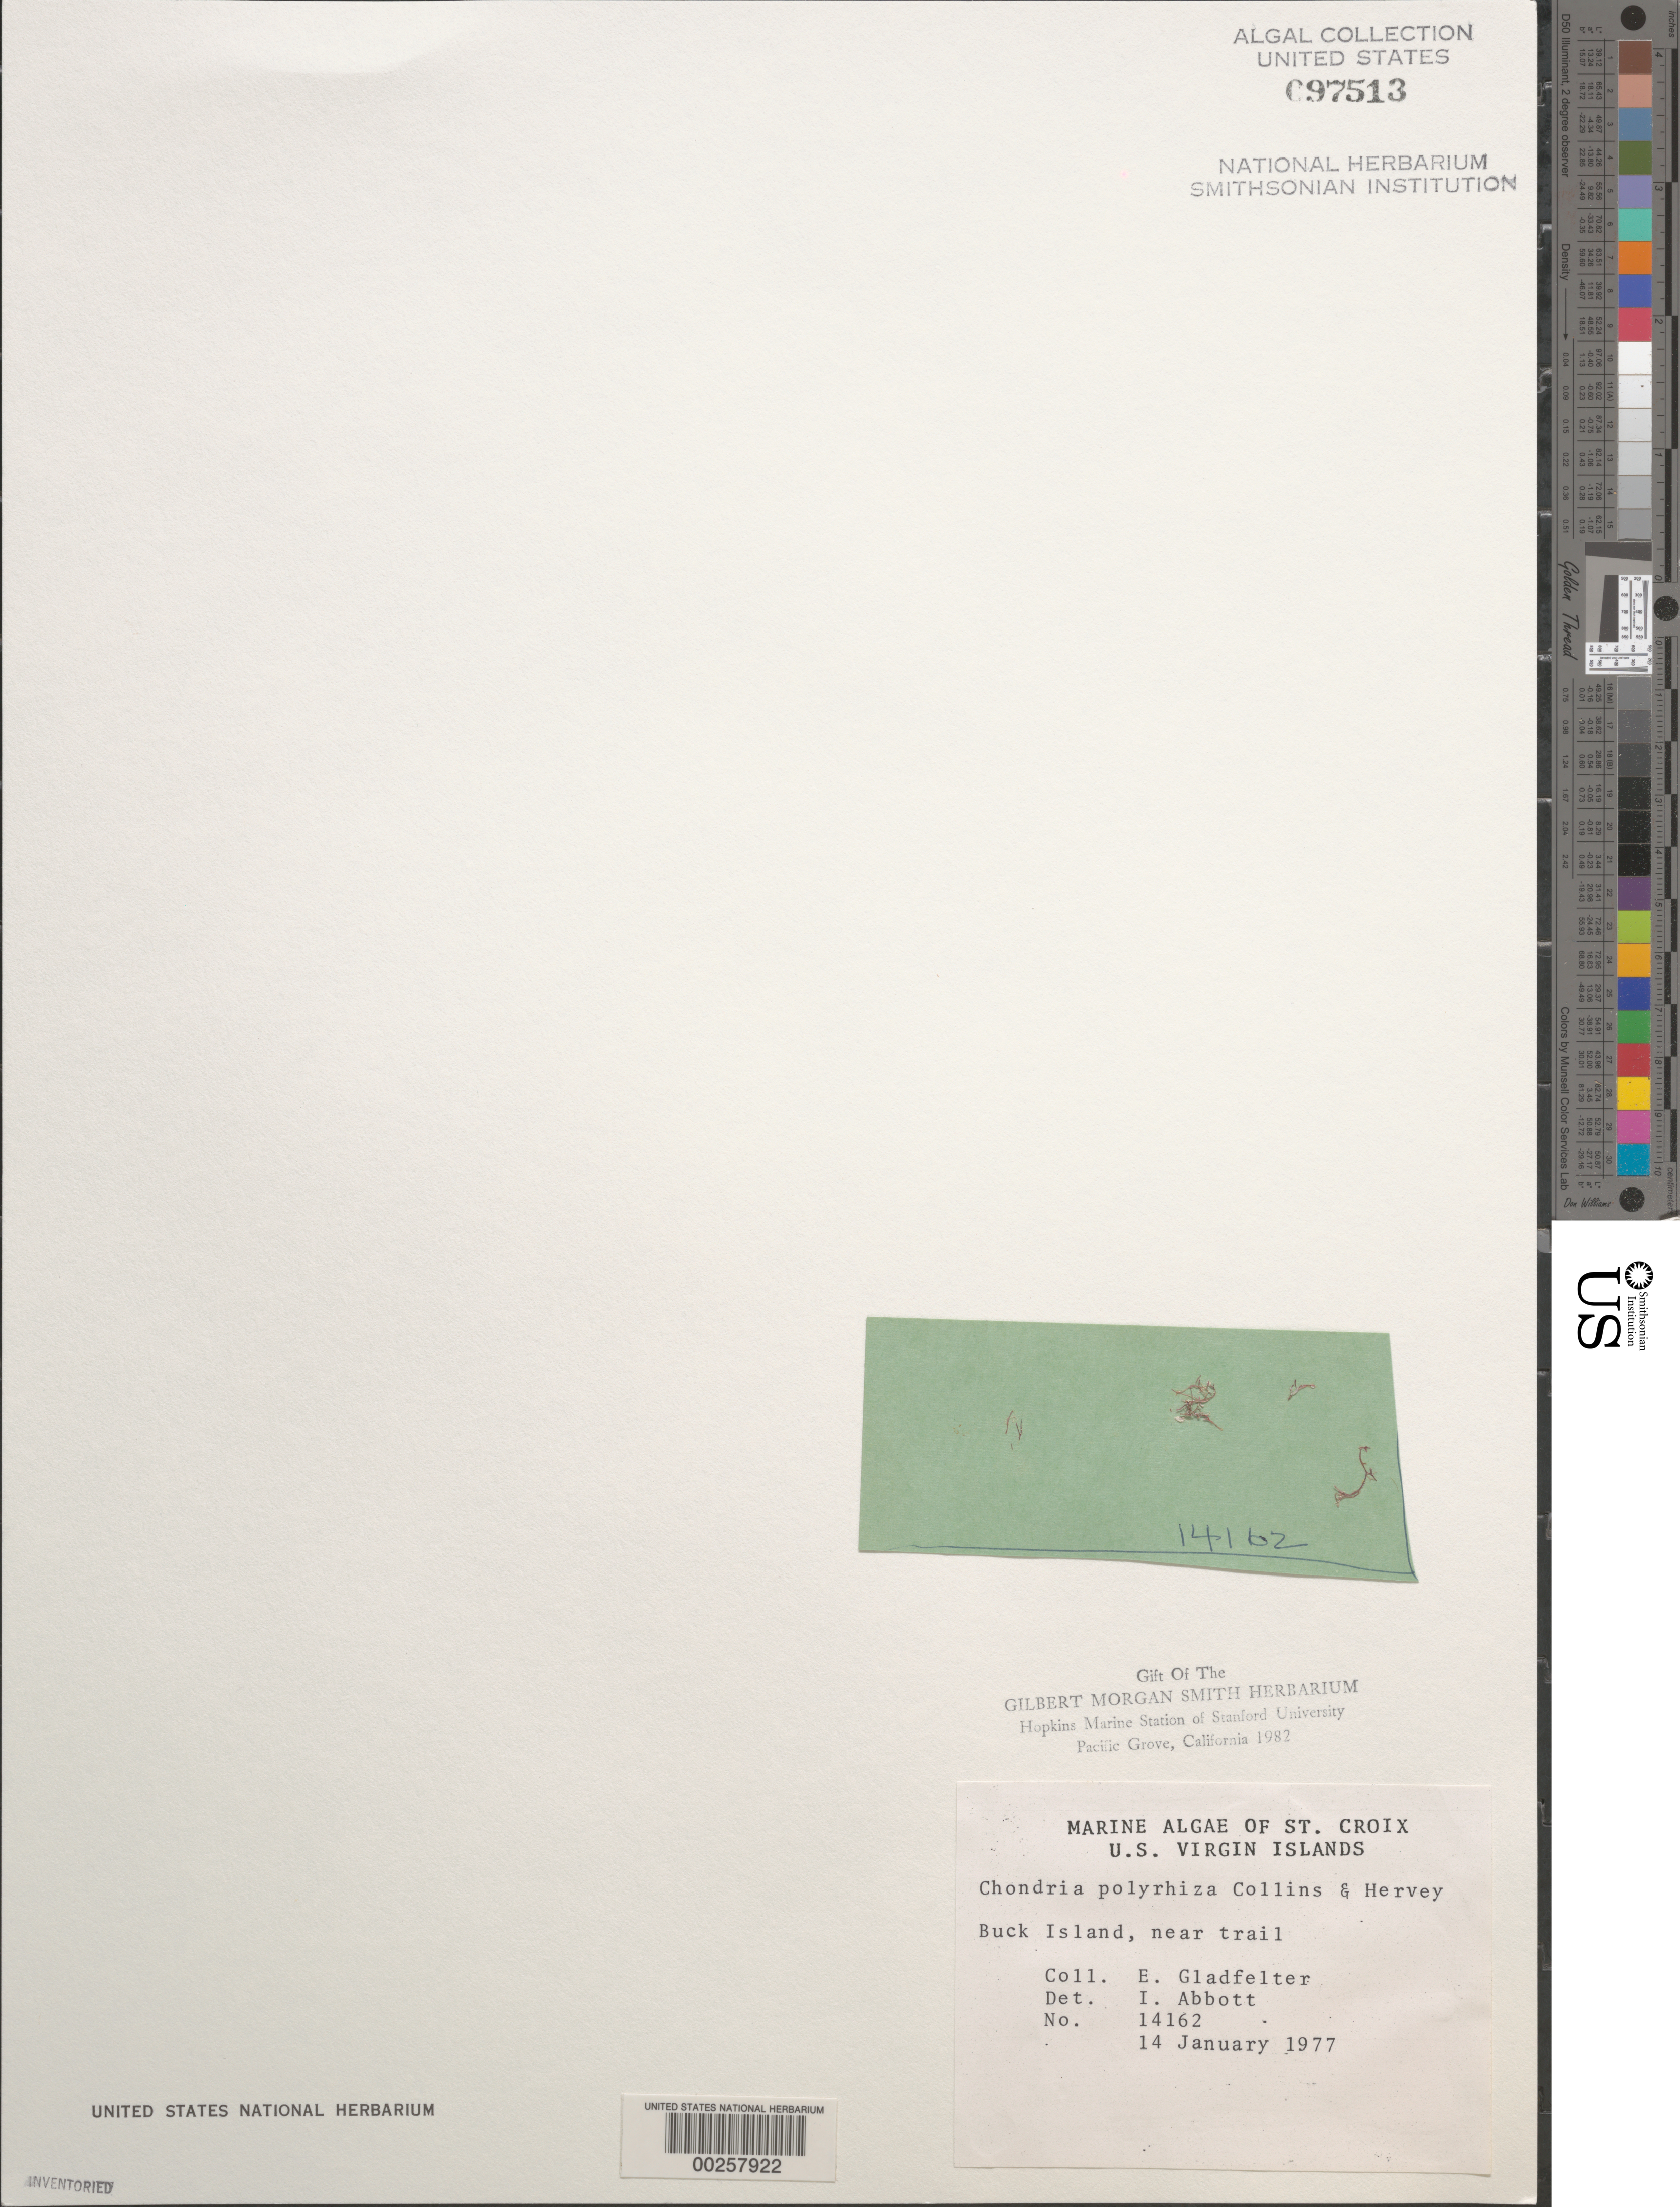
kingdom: Plantae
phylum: Rhodophyta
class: Florideophyceae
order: Ceramiales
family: Rhodomelaceae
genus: Chondria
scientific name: Chondria polyrhiza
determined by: Abbott, Isabella A.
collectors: E. Gladfelter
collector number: IAA 14162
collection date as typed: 14 Jan 1977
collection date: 1977-01-14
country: U.S. Virgin Islands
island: St. Croix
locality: Buck Island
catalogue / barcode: US 97513